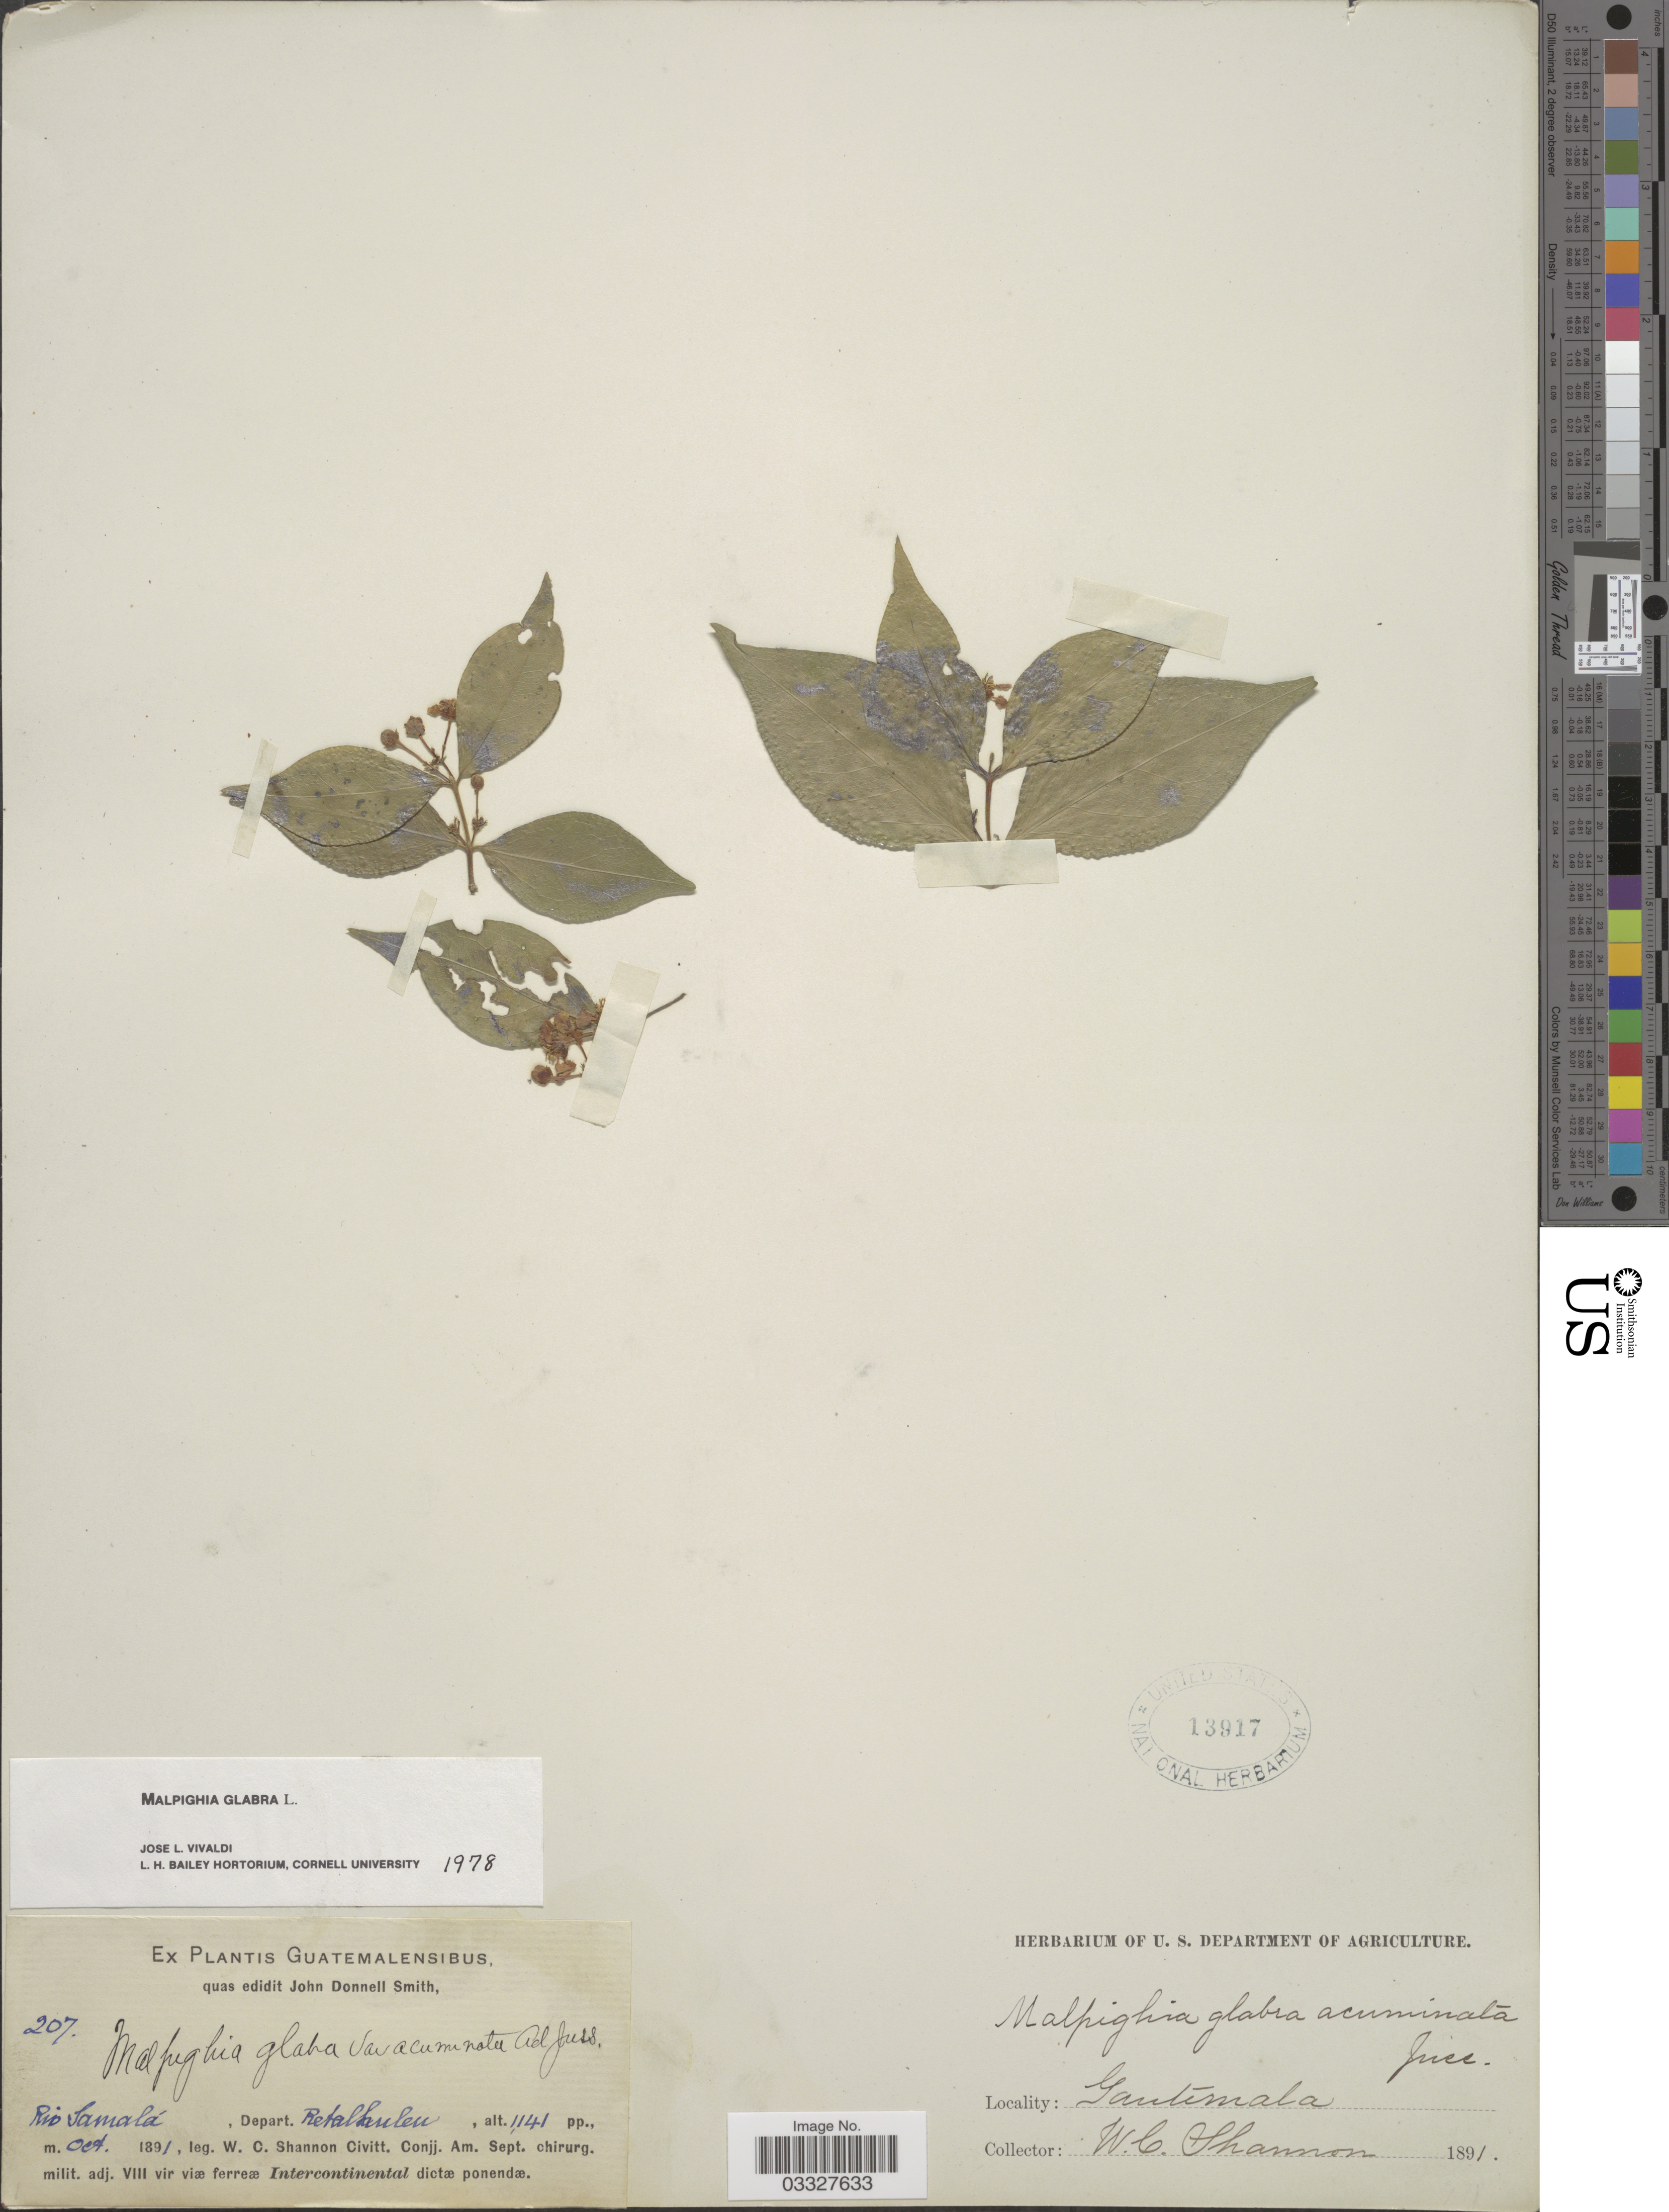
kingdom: Plantae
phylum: Tracheophyta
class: Magnoliopsida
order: Malpighiales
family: Malpighiaceae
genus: Malpighia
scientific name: Malpighia glabra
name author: L.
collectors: W. C. Shannon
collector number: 207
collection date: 1891-10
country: Guatemala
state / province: Retalhuleu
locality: Río Samalá, Depart. Retalhuleu.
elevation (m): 348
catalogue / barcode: US 13917